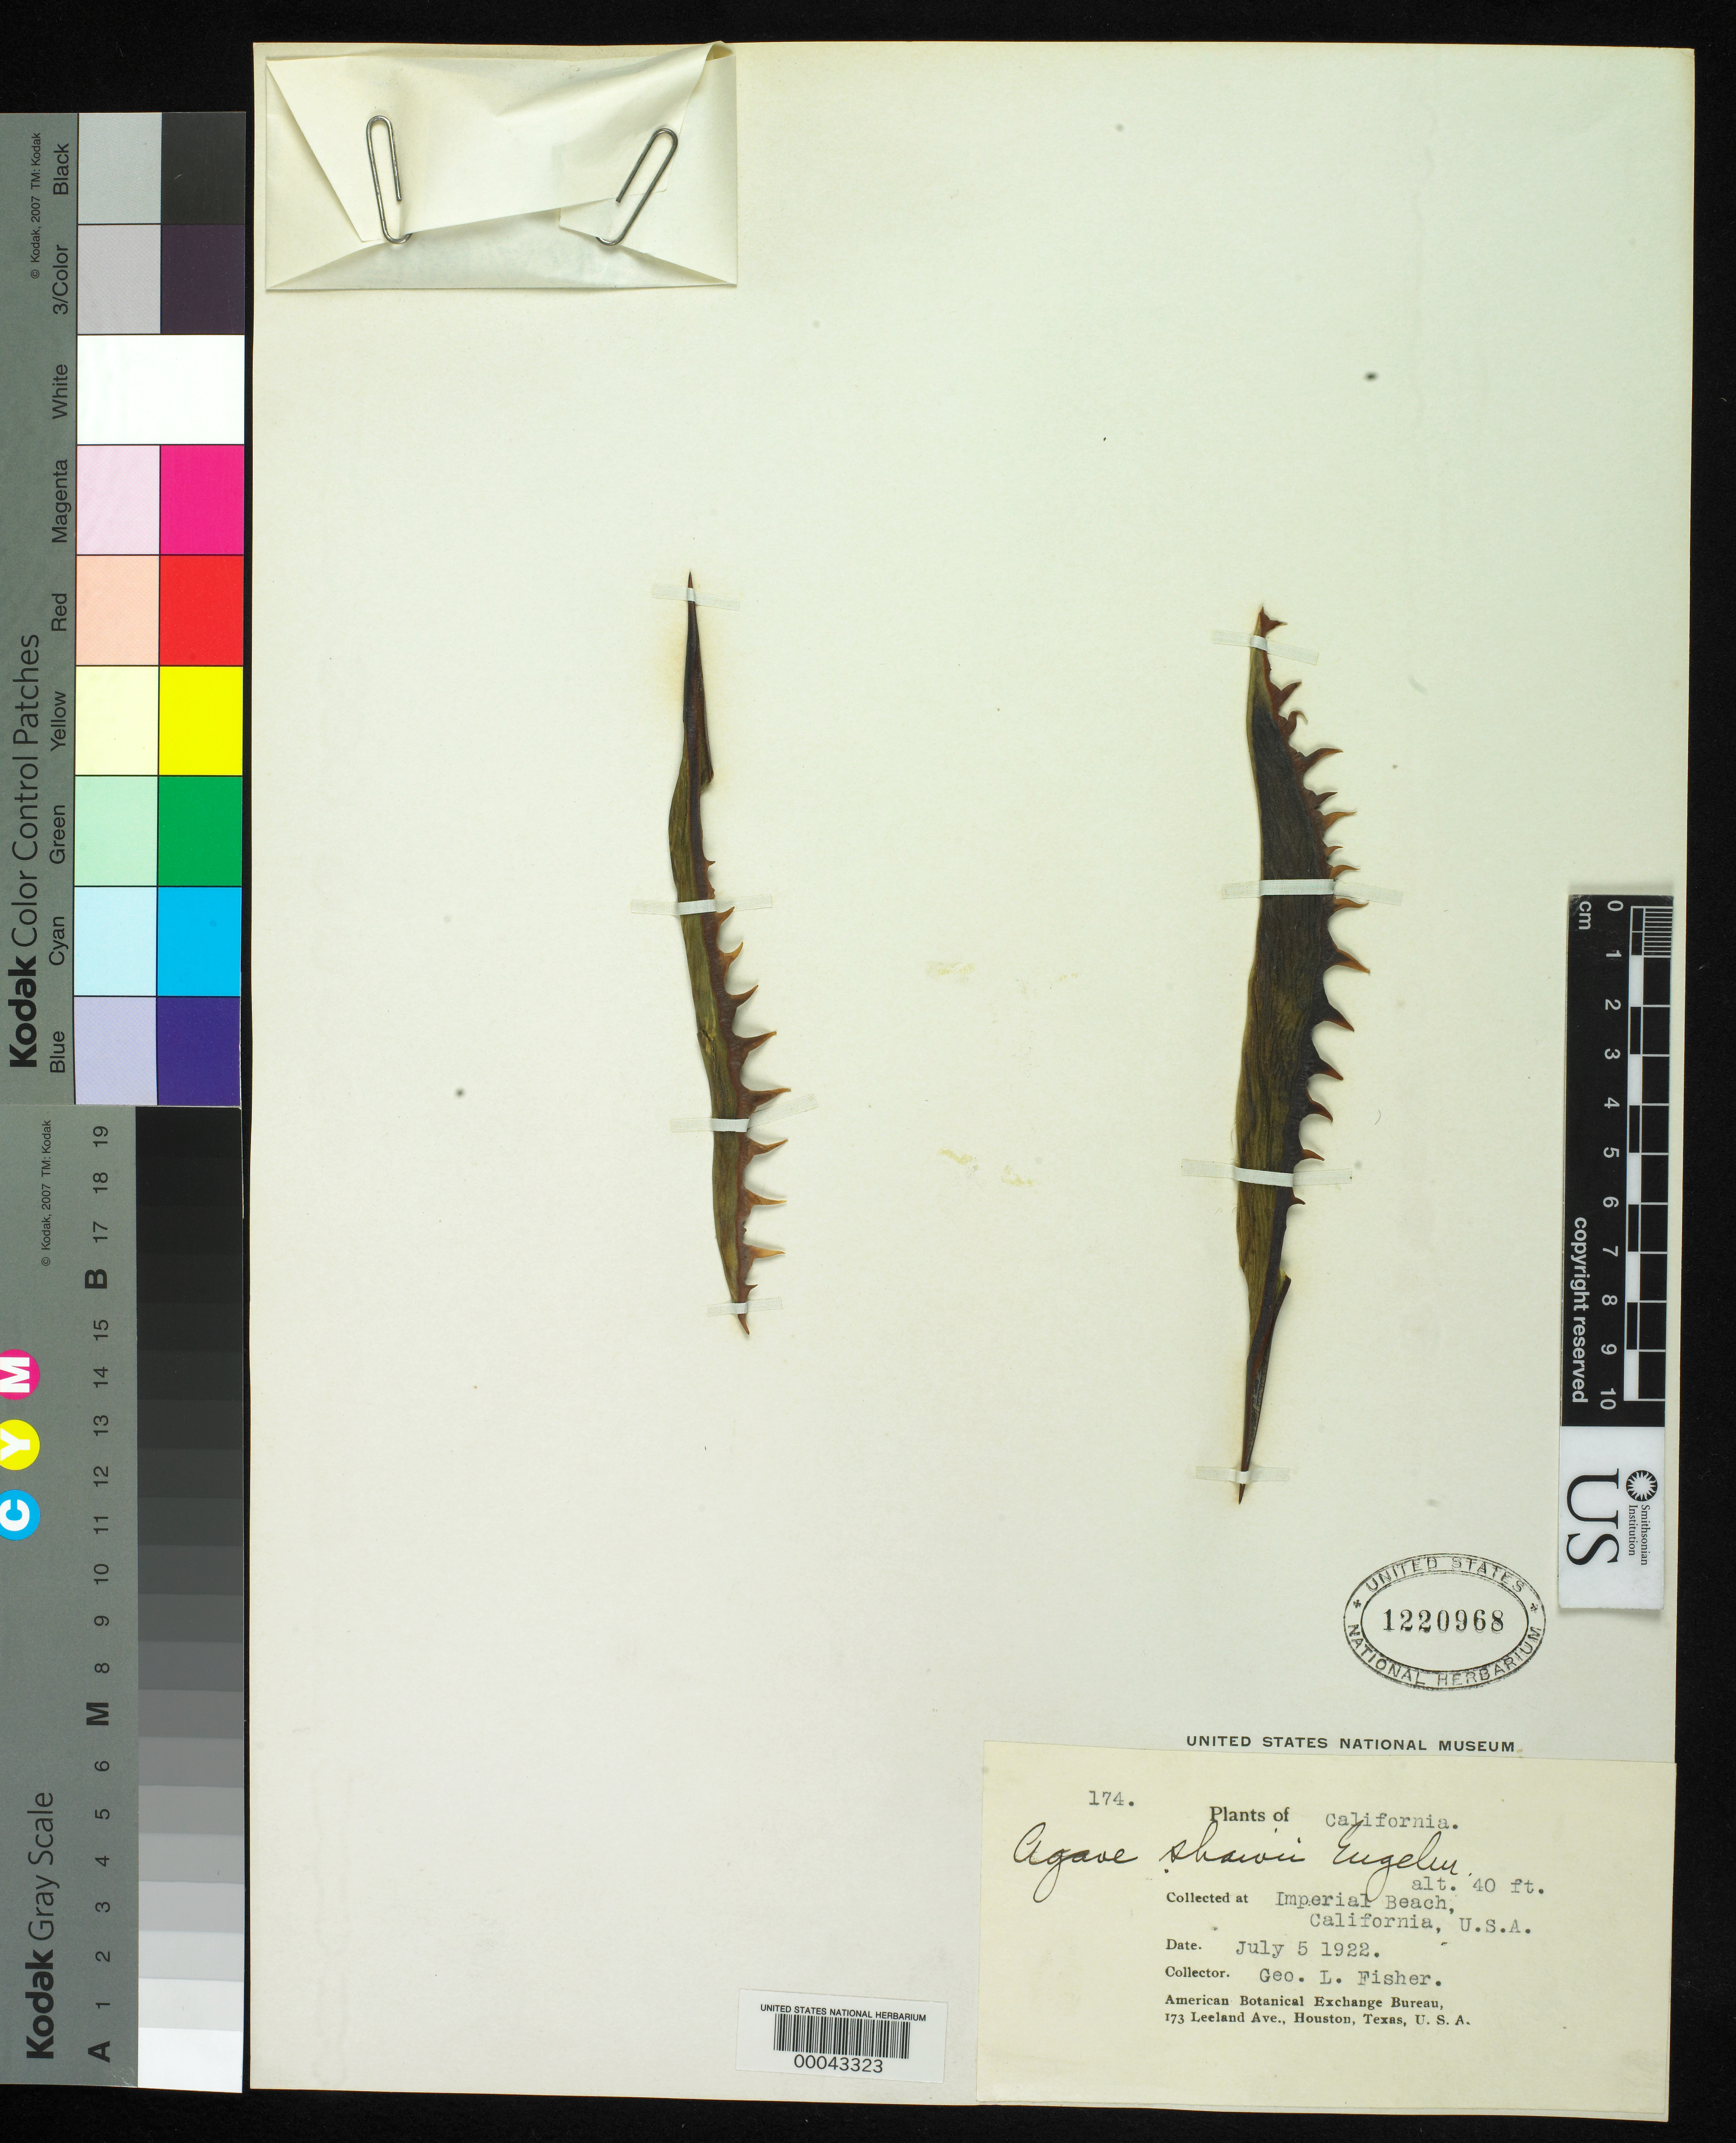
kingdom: Plantae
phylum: Tracheophyta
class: Liliopsida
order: Asparagales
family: Asparagaceae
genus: Agave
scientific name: Agave shawii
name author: Engelm.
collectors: G. L. Fisher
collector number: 174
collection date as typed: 05 Jul 1922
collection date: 1922-07-05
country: United States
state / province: California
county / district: San Diego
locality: Imperial beach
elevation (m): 12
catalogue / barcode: US 1220968